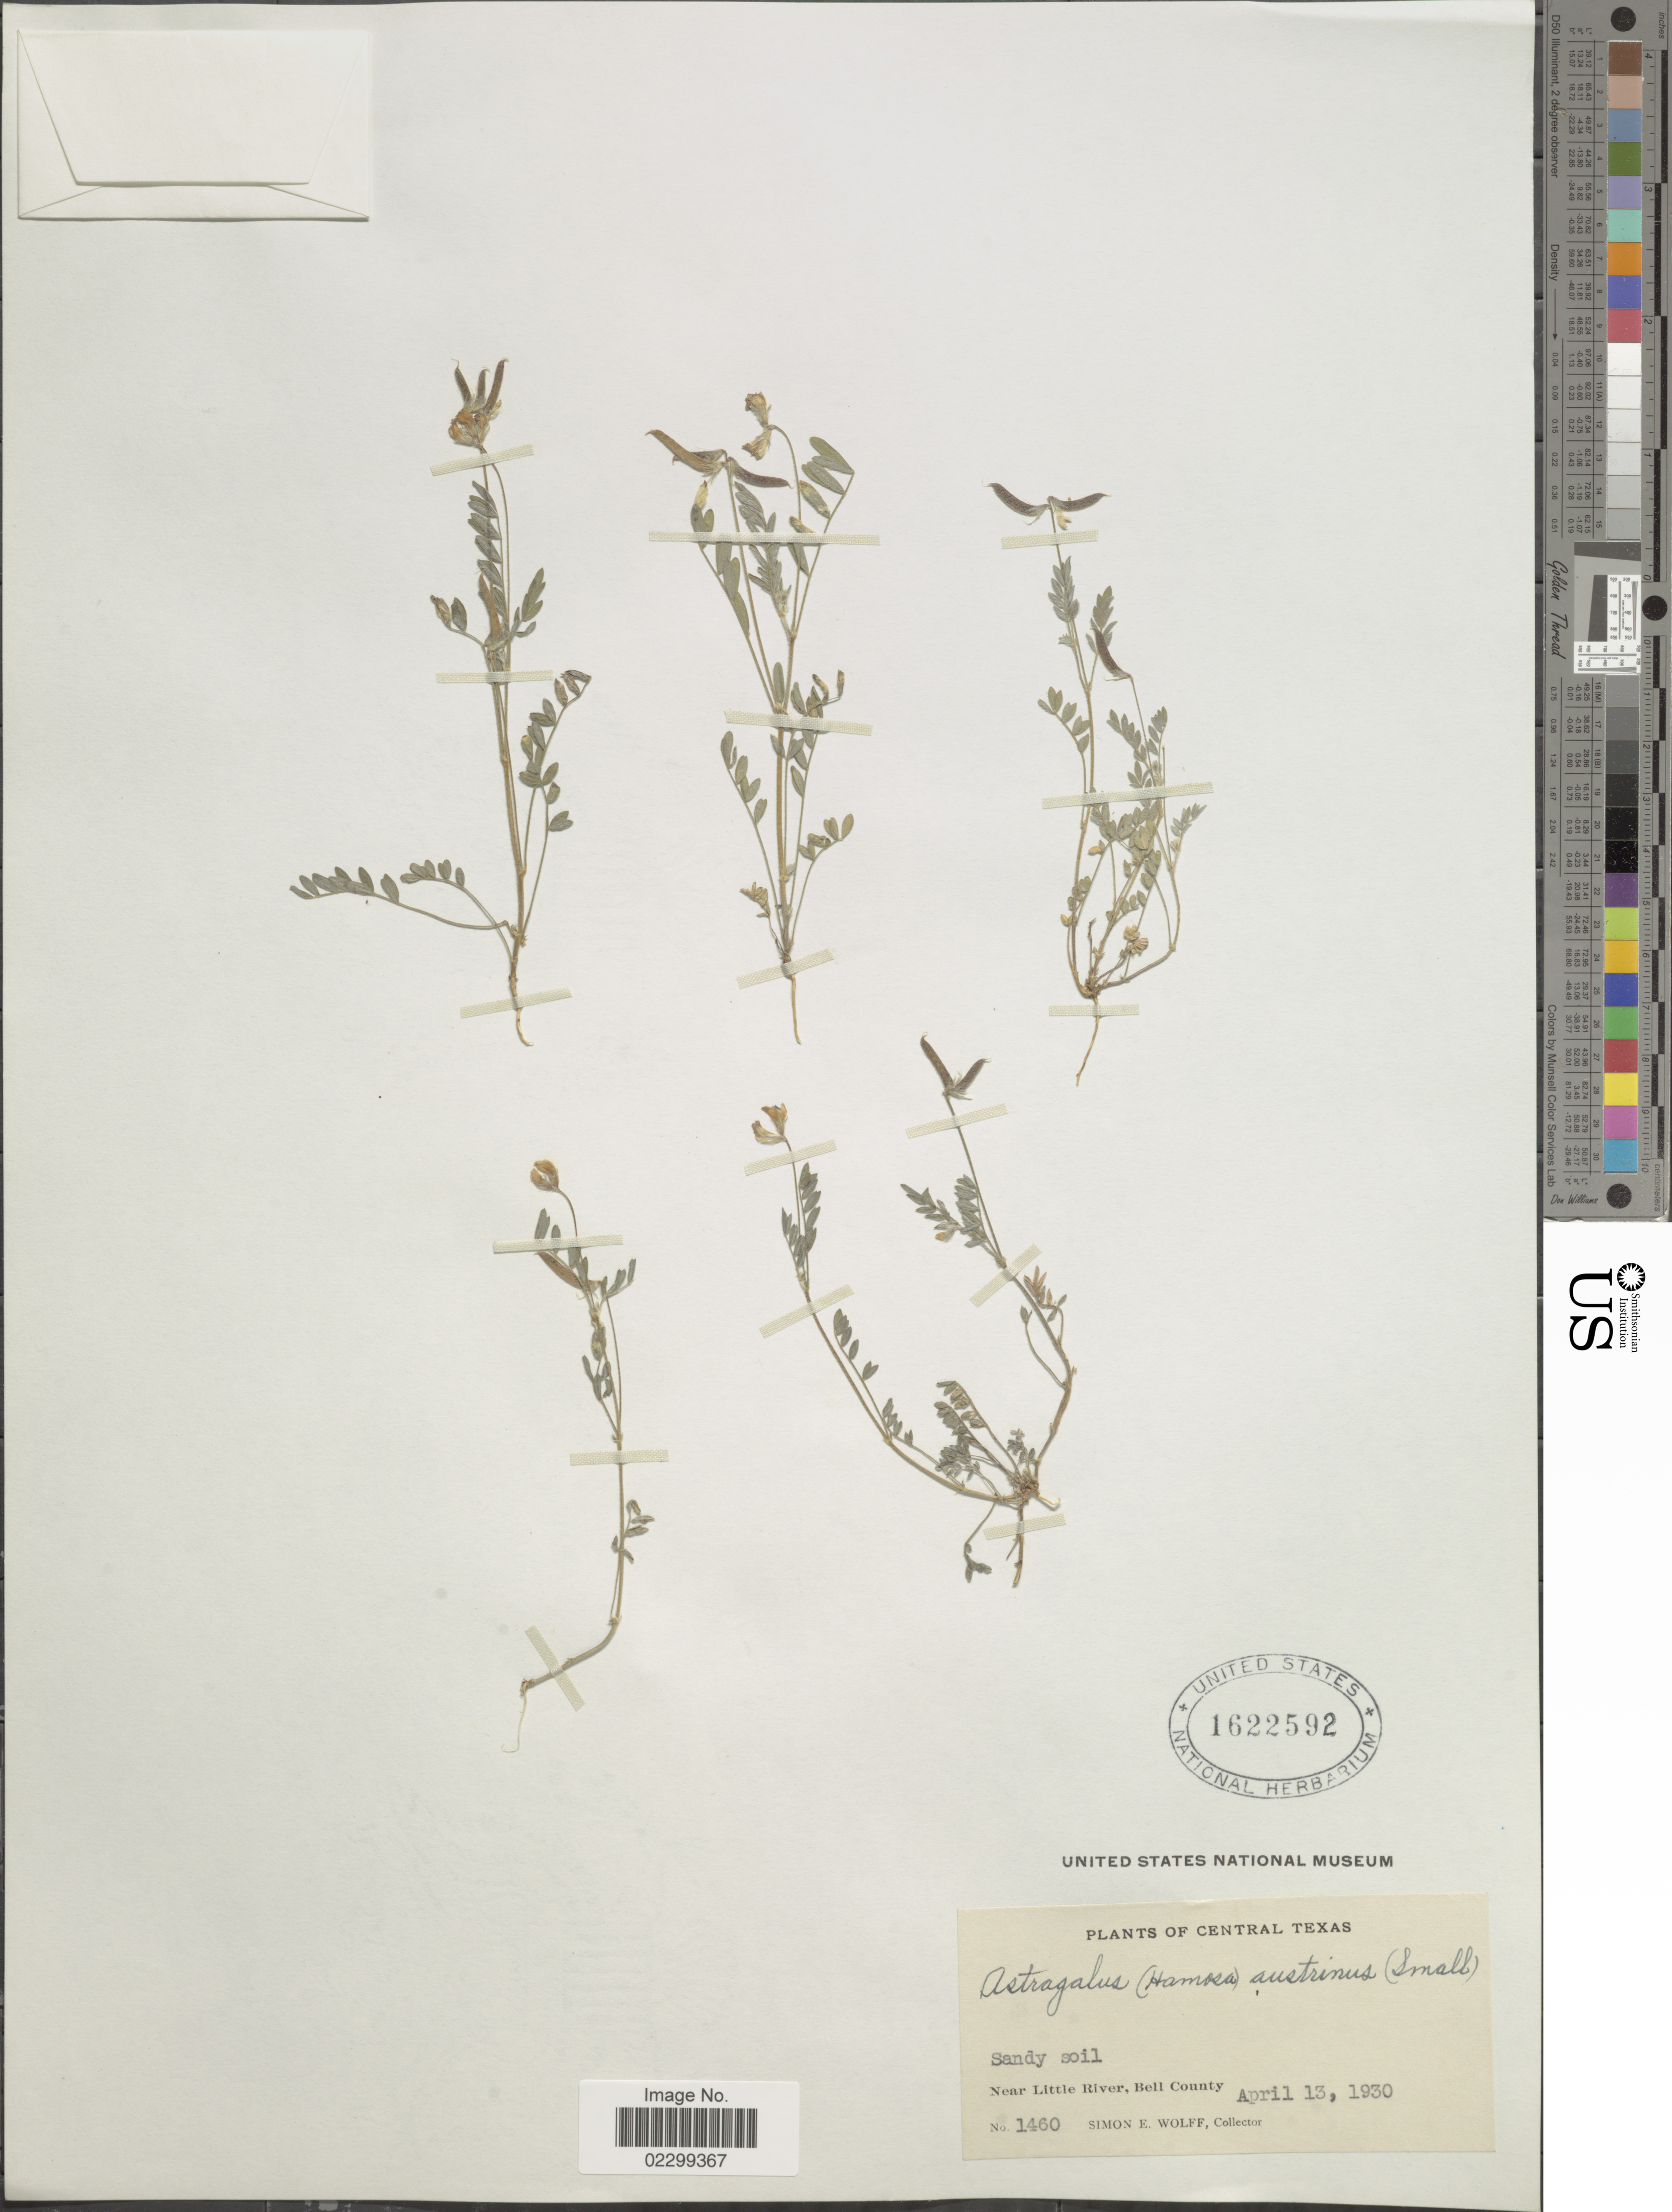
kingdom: Plantae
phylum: Tracheophyta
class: Magnoliopsida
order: Fabales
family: Fabaceae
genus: Astragalus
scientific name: Astragalus austrinus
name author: (Small) O.E. Schulz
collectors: S. E. Wolff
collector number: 1460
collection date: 1930-04-13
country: United States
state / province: Texas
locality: Central Texas, Near Little River, Bell County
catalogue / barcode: US 1622592